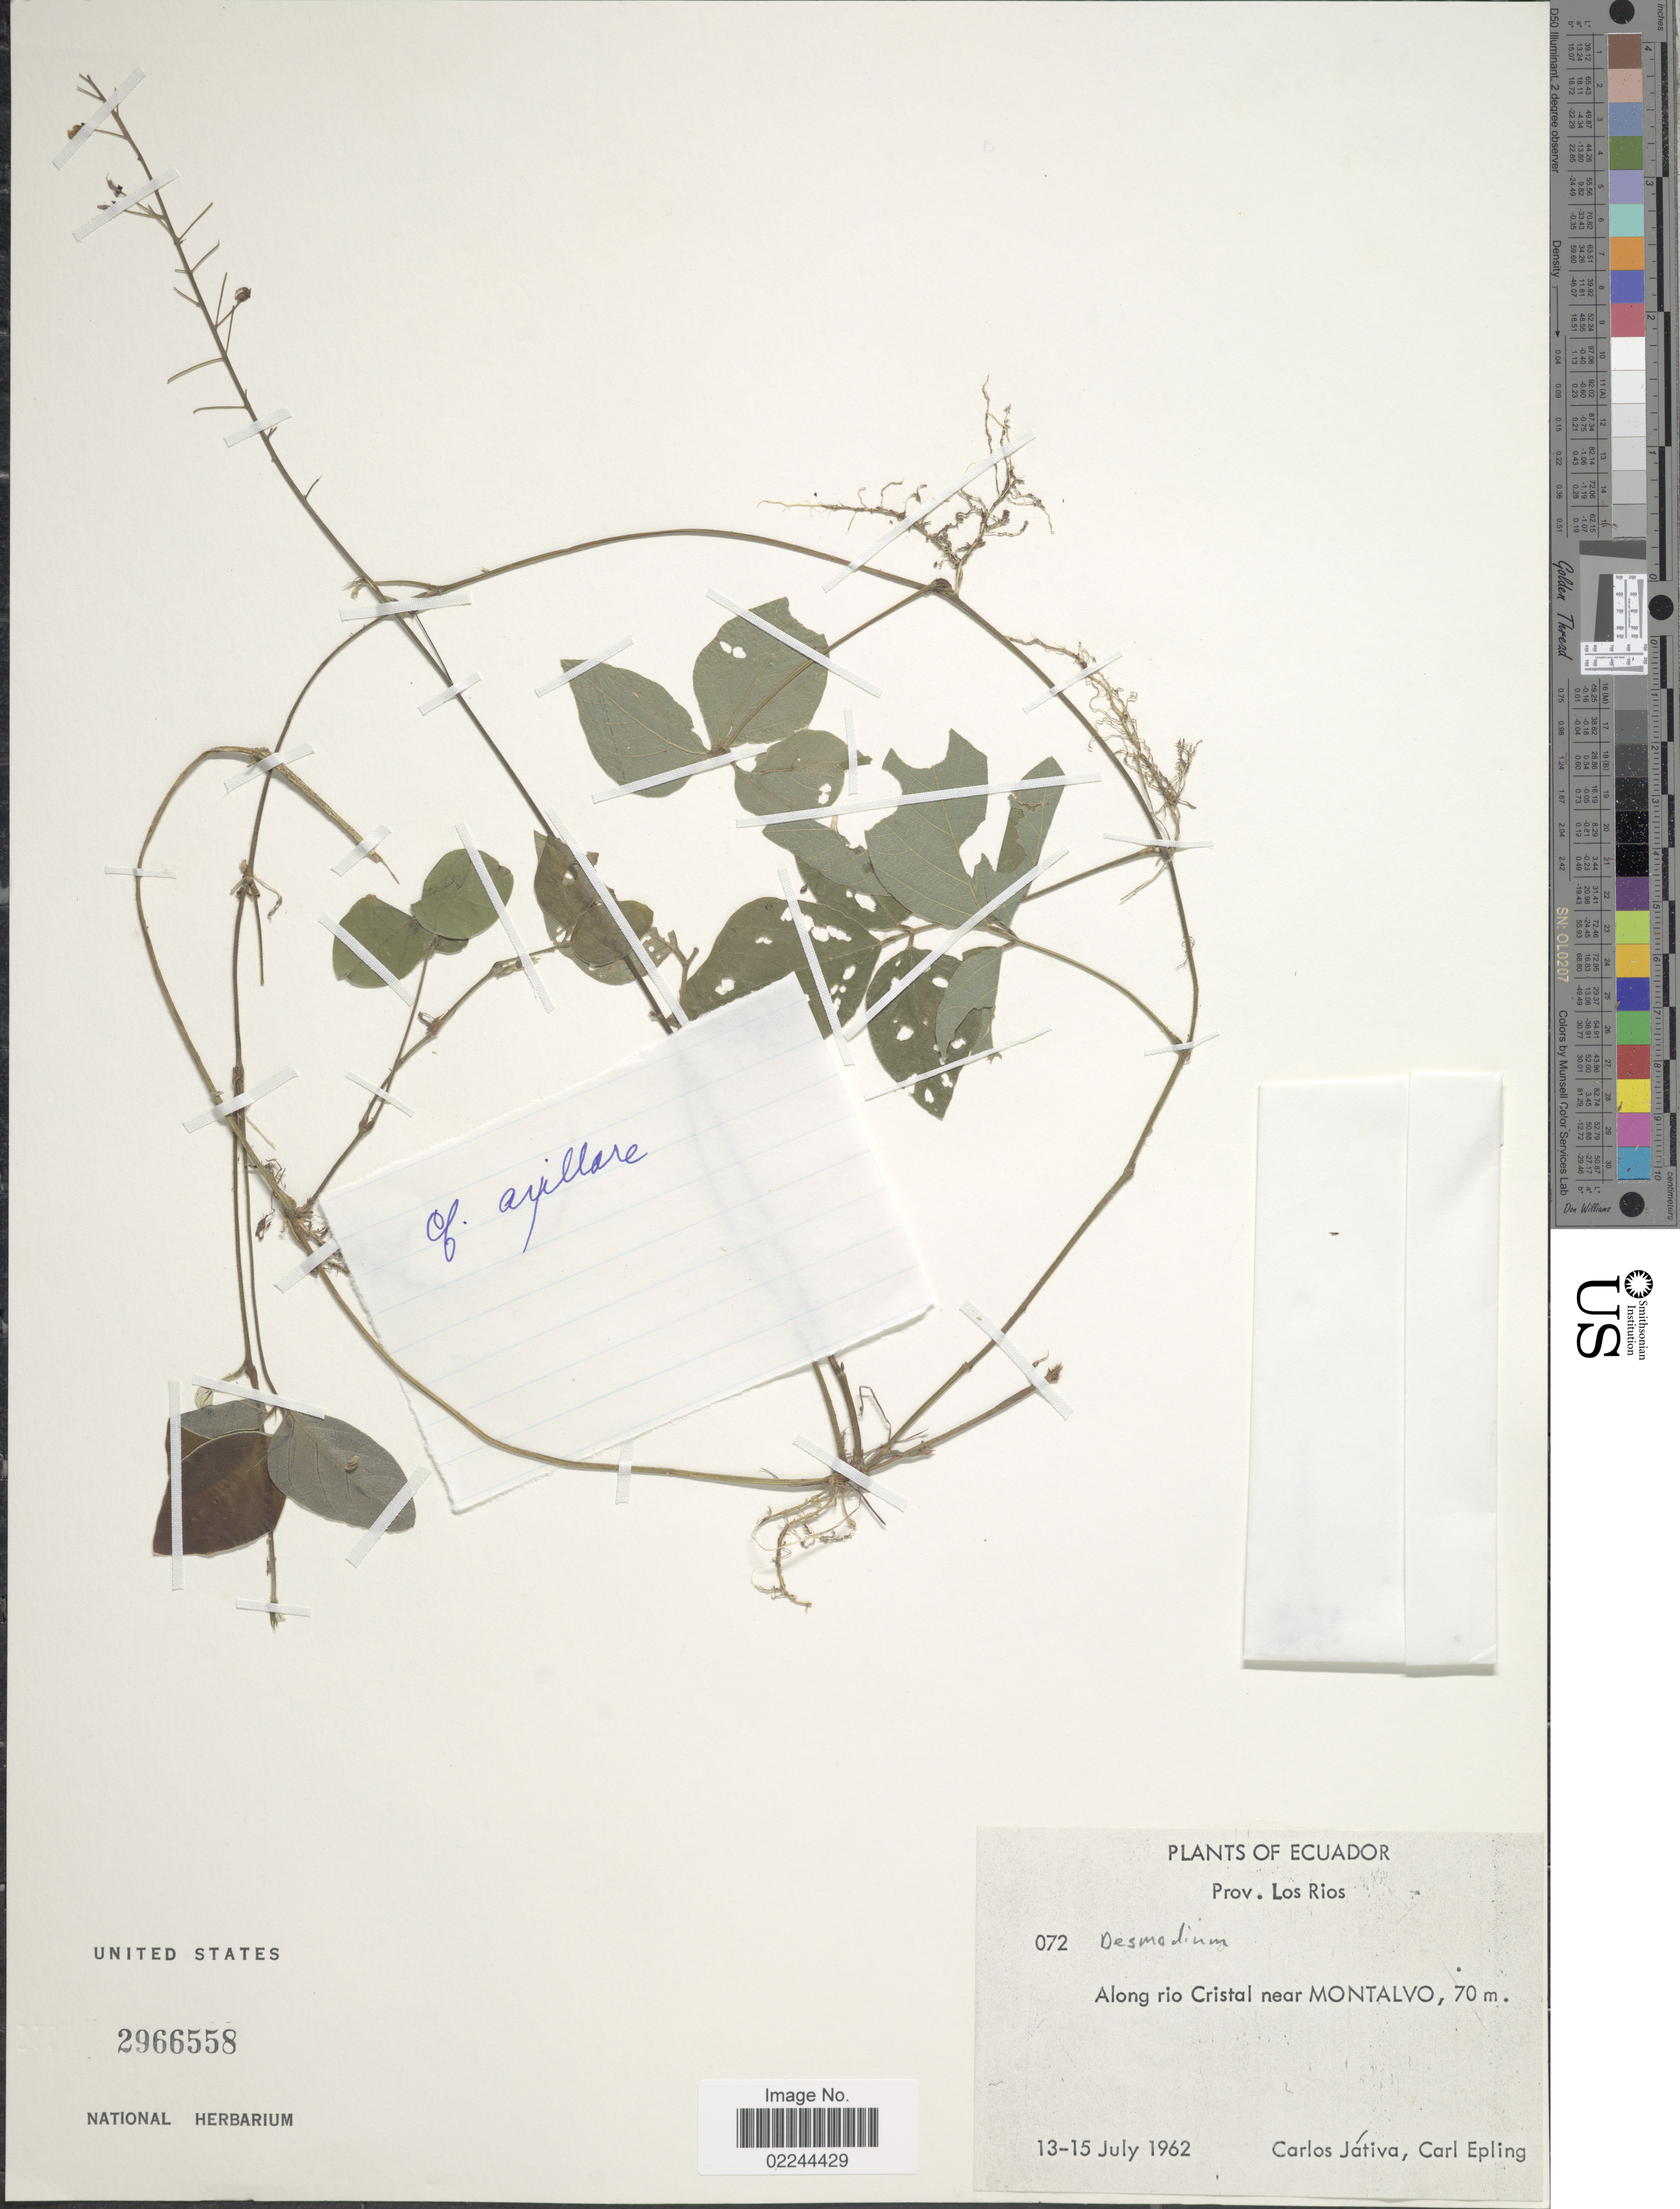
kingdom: Plantae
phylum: Tracheophyta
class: Magnoliopsida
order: Fabales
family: Fabaceae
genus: Desmodium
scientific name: Desmodium axillare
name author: (Sw.) DC.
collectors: C. D. Játiva & C. C. Epling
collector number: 072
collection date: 1962-07-13/1962-07-15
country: Ecuador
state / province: Los Ríos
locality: Prov. Los Rios. Along rio Cristal near Montalvo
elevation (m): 70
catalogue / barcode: US 2966558